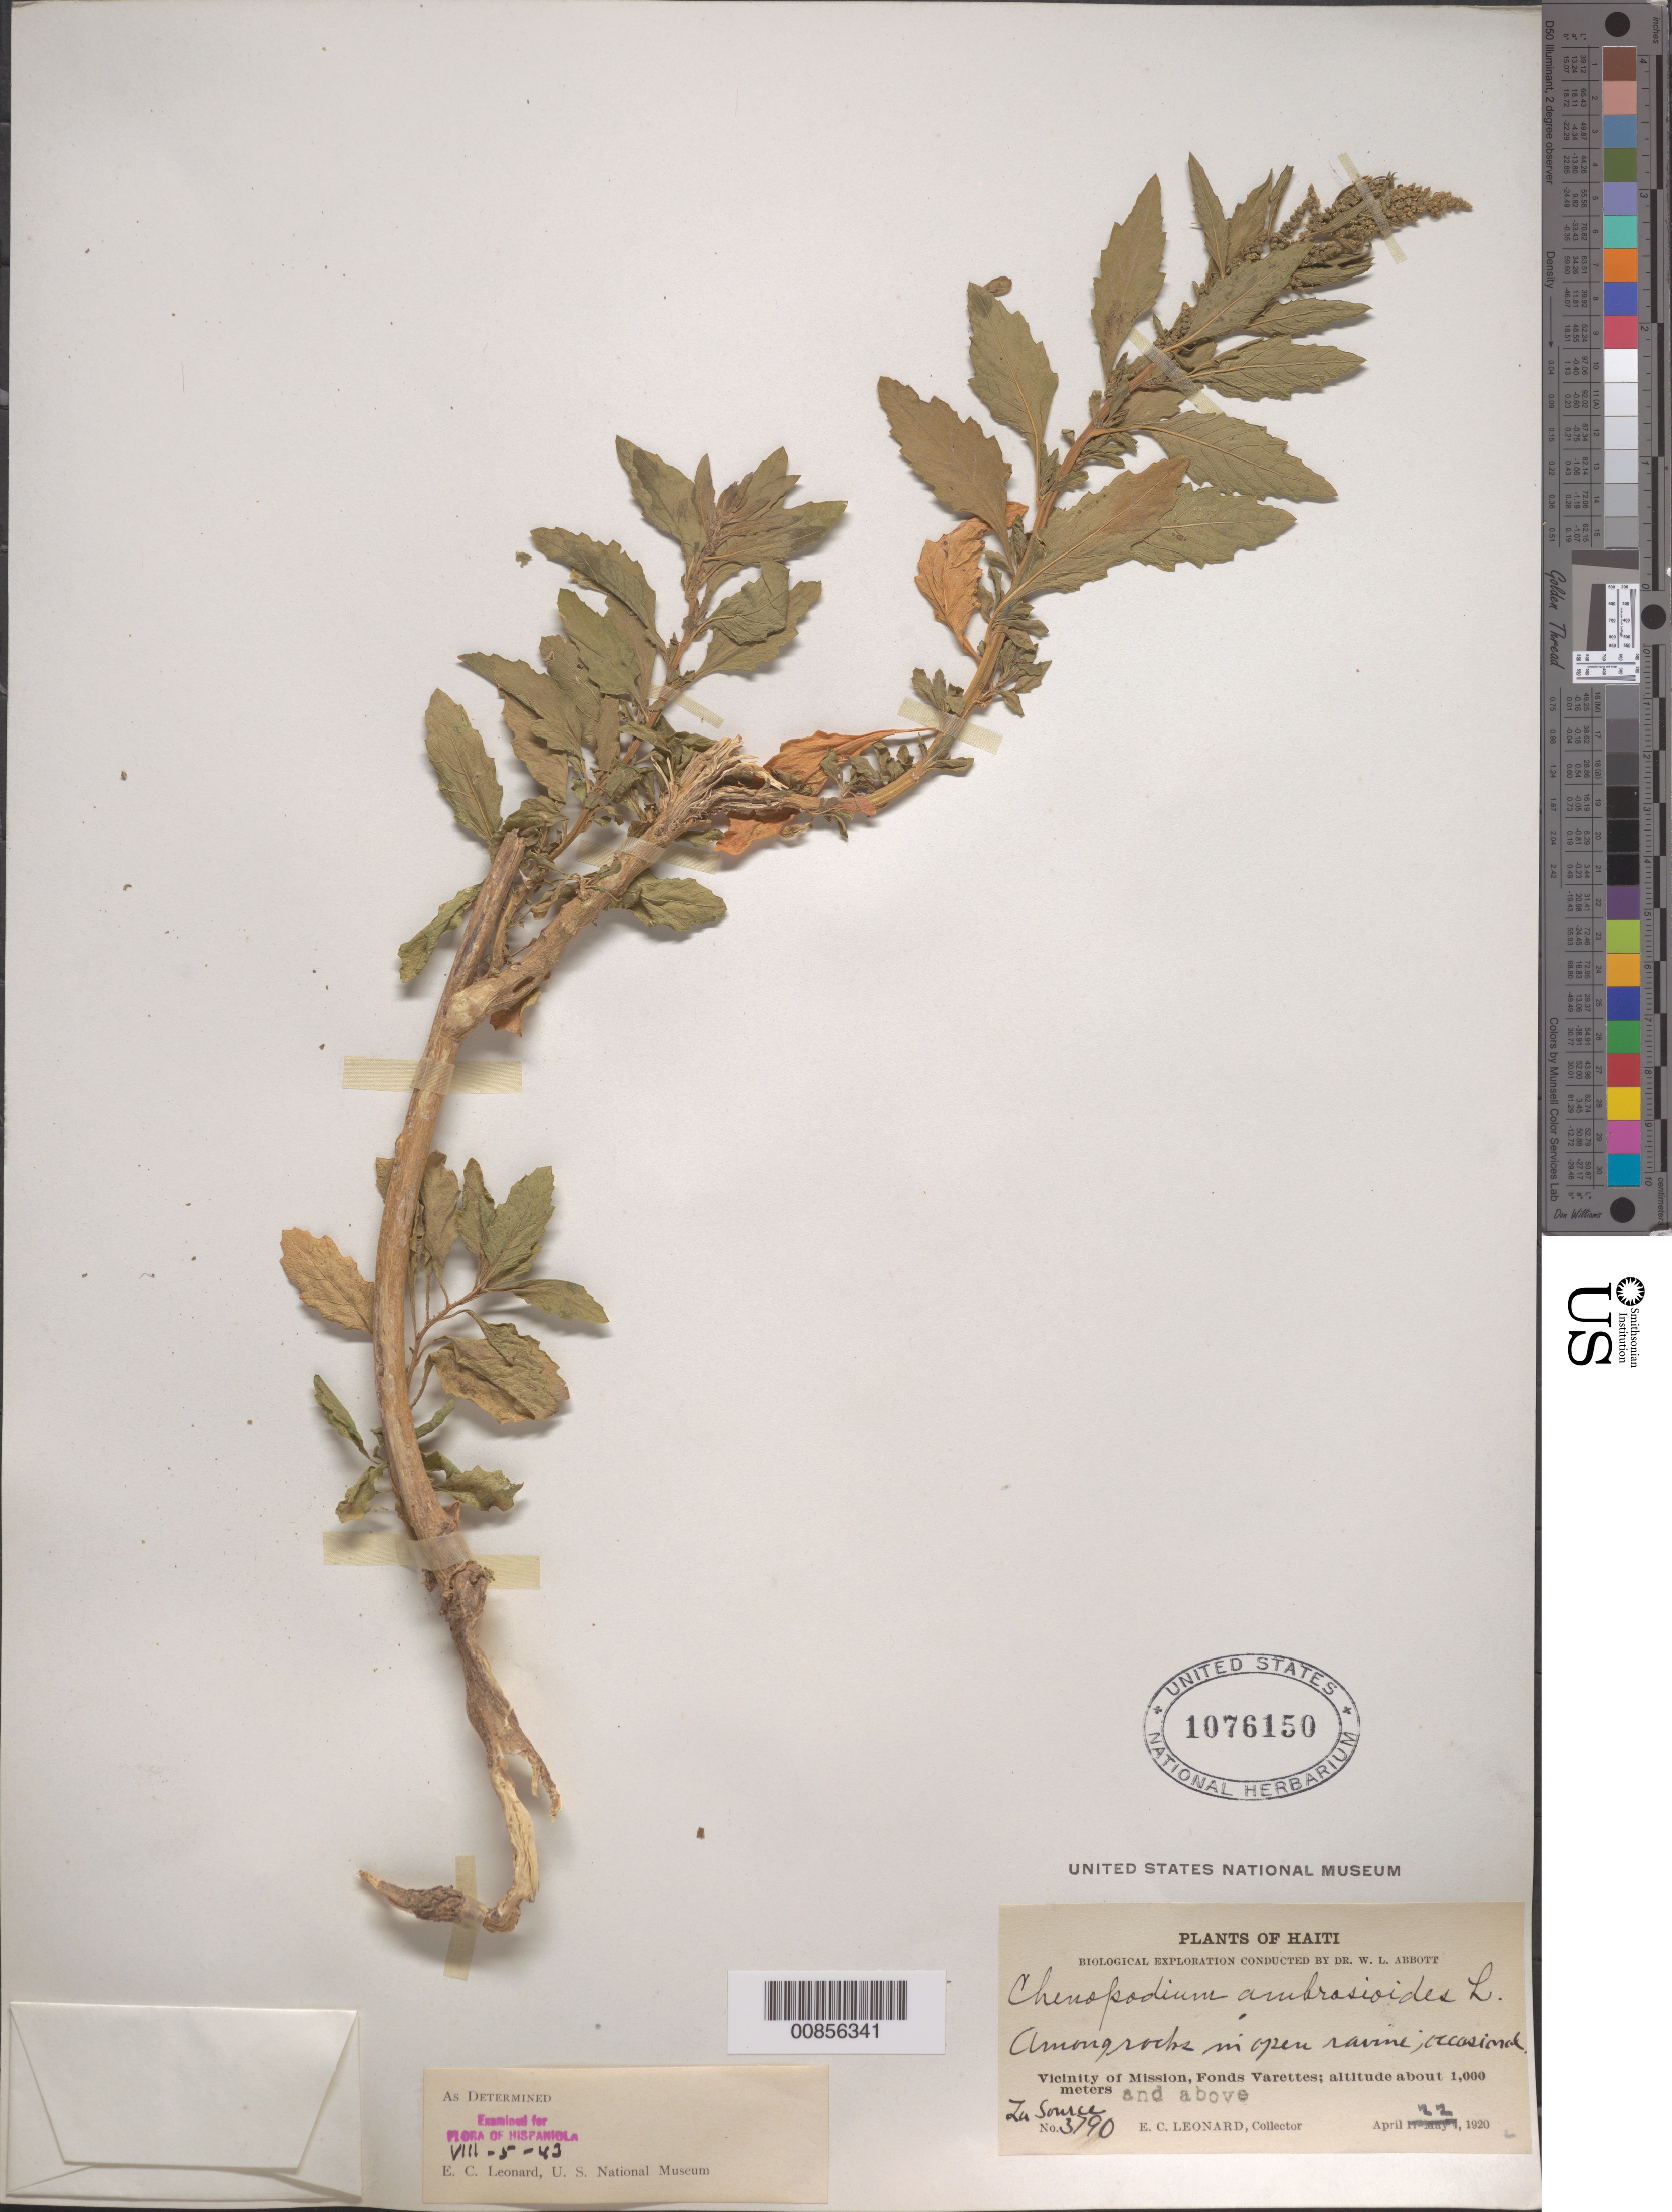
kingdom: Plantae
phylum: Tracheophyta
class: Magnoliopsida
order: Caryophyllales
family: Amaranthaceae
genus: Chenopodium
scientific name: Chenopodium ambrosioides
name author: L.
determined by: Leonard, Emery C., (US)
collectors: E. C. Leonard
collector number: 3790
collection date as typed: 22 Apr 1920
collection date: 1920-04-22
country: Haiti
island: Hispaniola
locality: Vicinity of Mission, Fonds Varettes. La Source.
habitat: Among rocks in open ravine.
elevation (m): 1000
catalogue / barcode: US 1076150